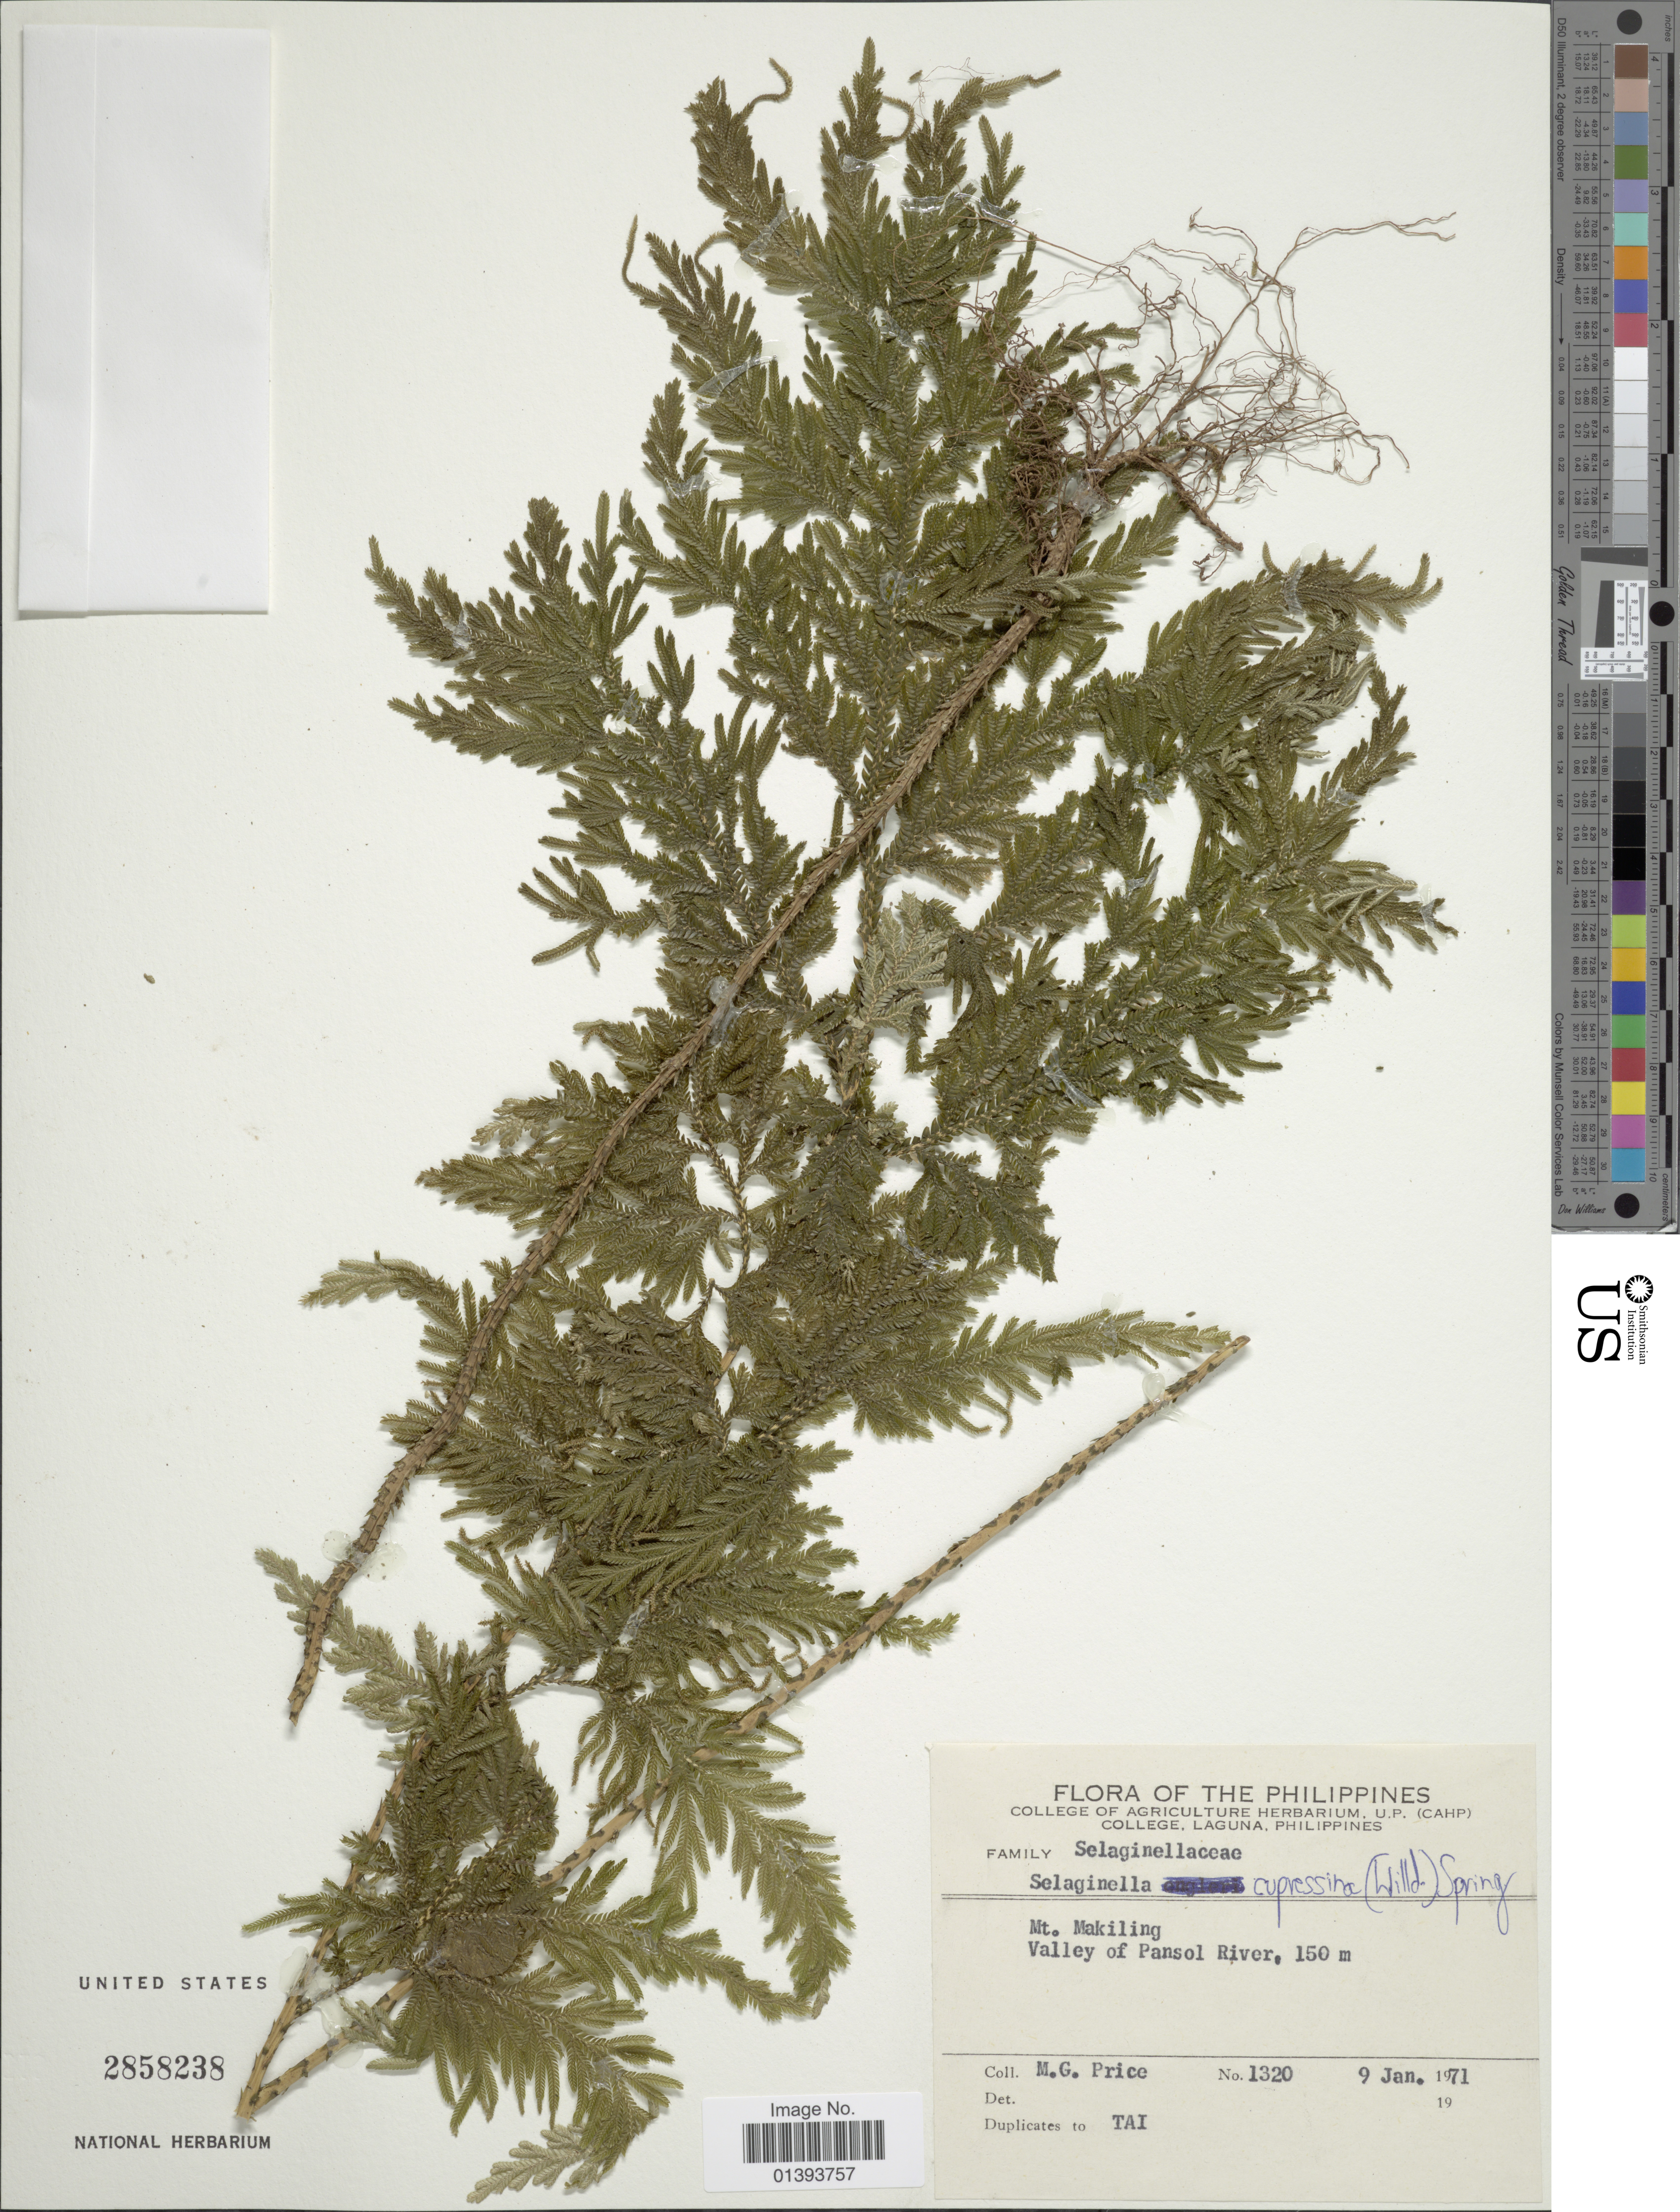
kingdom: Plantae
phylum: Tracheophyta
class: Lycopodiopsida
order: Selaginellales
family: Selaginellaceae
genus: Selaginella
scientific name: Selaginella cupressina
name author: (Willd.) Spring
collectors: M. G. Price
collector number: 1320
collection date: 1971-01-09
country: Philippines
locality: Mt. Makiling, Valley of Pansol River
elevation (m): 150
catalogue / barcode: US 2858238